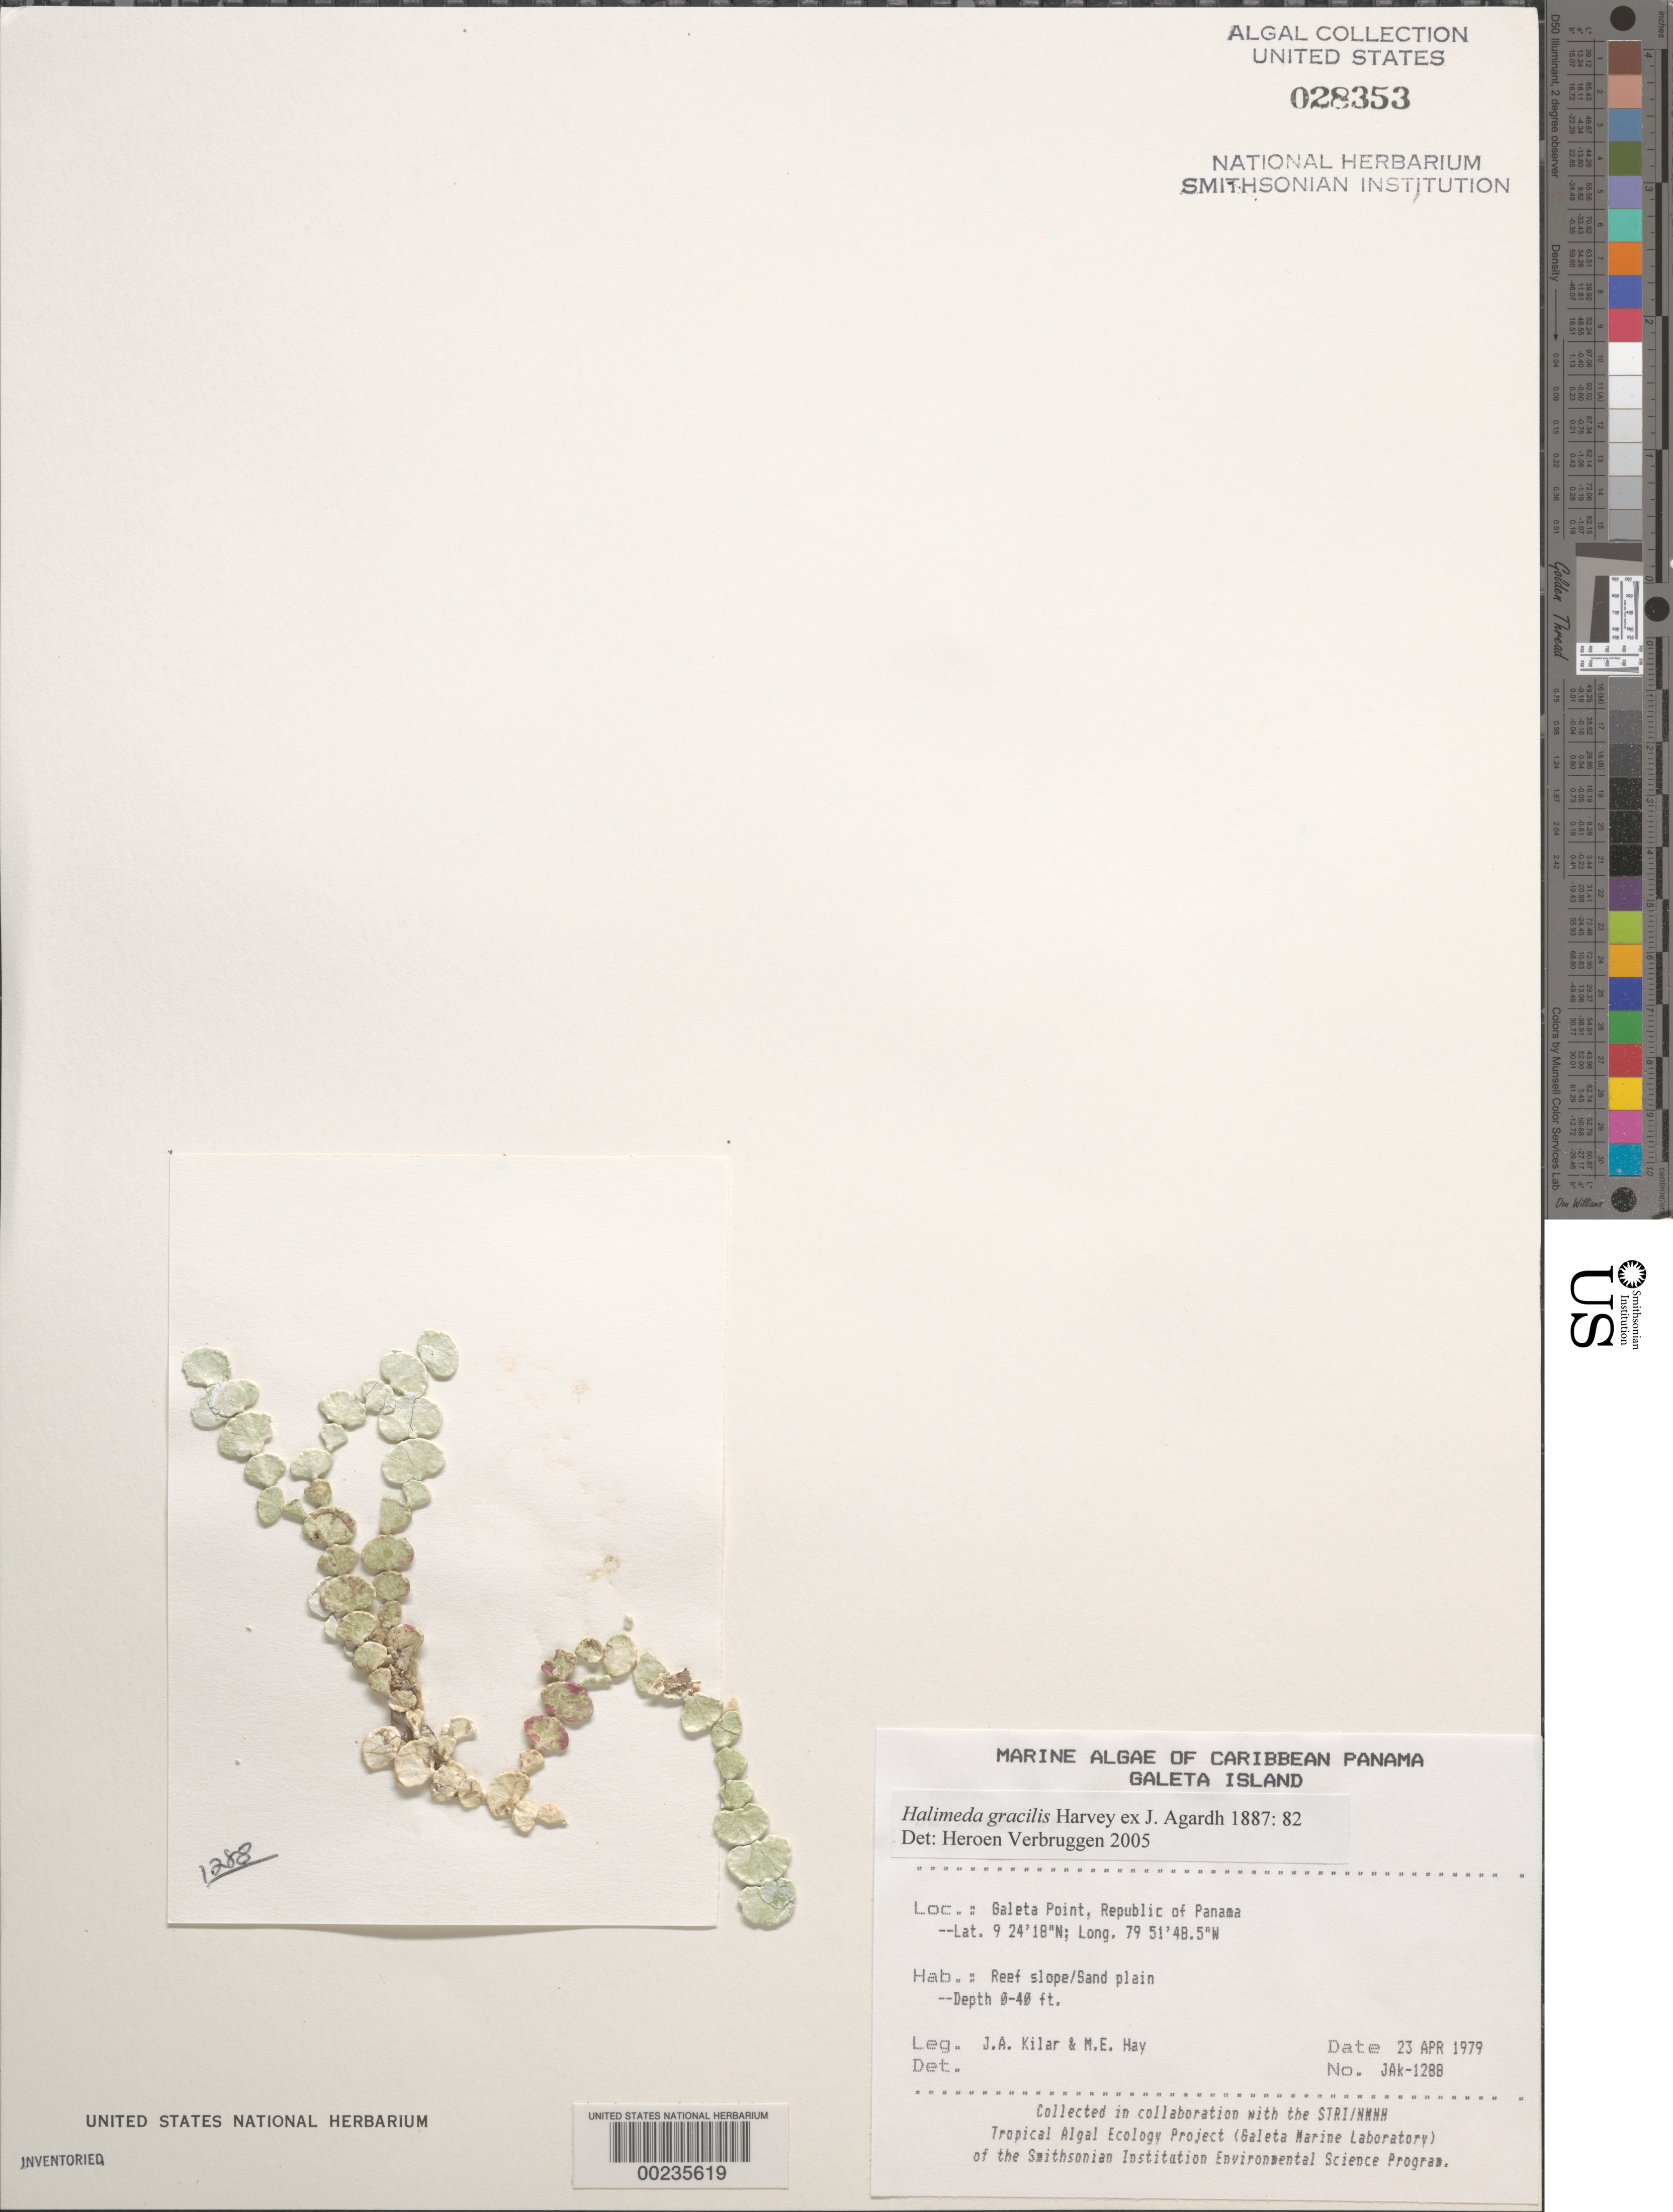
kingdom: Plantae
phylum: Chlorophyta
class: Ulvophyceae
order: Bryopsidales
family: Halimedaceae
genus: Halimeda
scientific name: Halimeda gracilis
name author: Harv. ex J. Agardh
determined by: Verbruggen, H.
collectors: J. A. Kilar & M. E. Hay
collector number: JAK-1288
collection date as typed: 23 Apr 1979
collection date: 1979-04-23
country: Panama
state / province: Colón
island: Galeta Island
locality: Galeta Point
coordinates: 9 24' 18" N, 79 51' 48.5" W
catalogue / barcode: US 28353